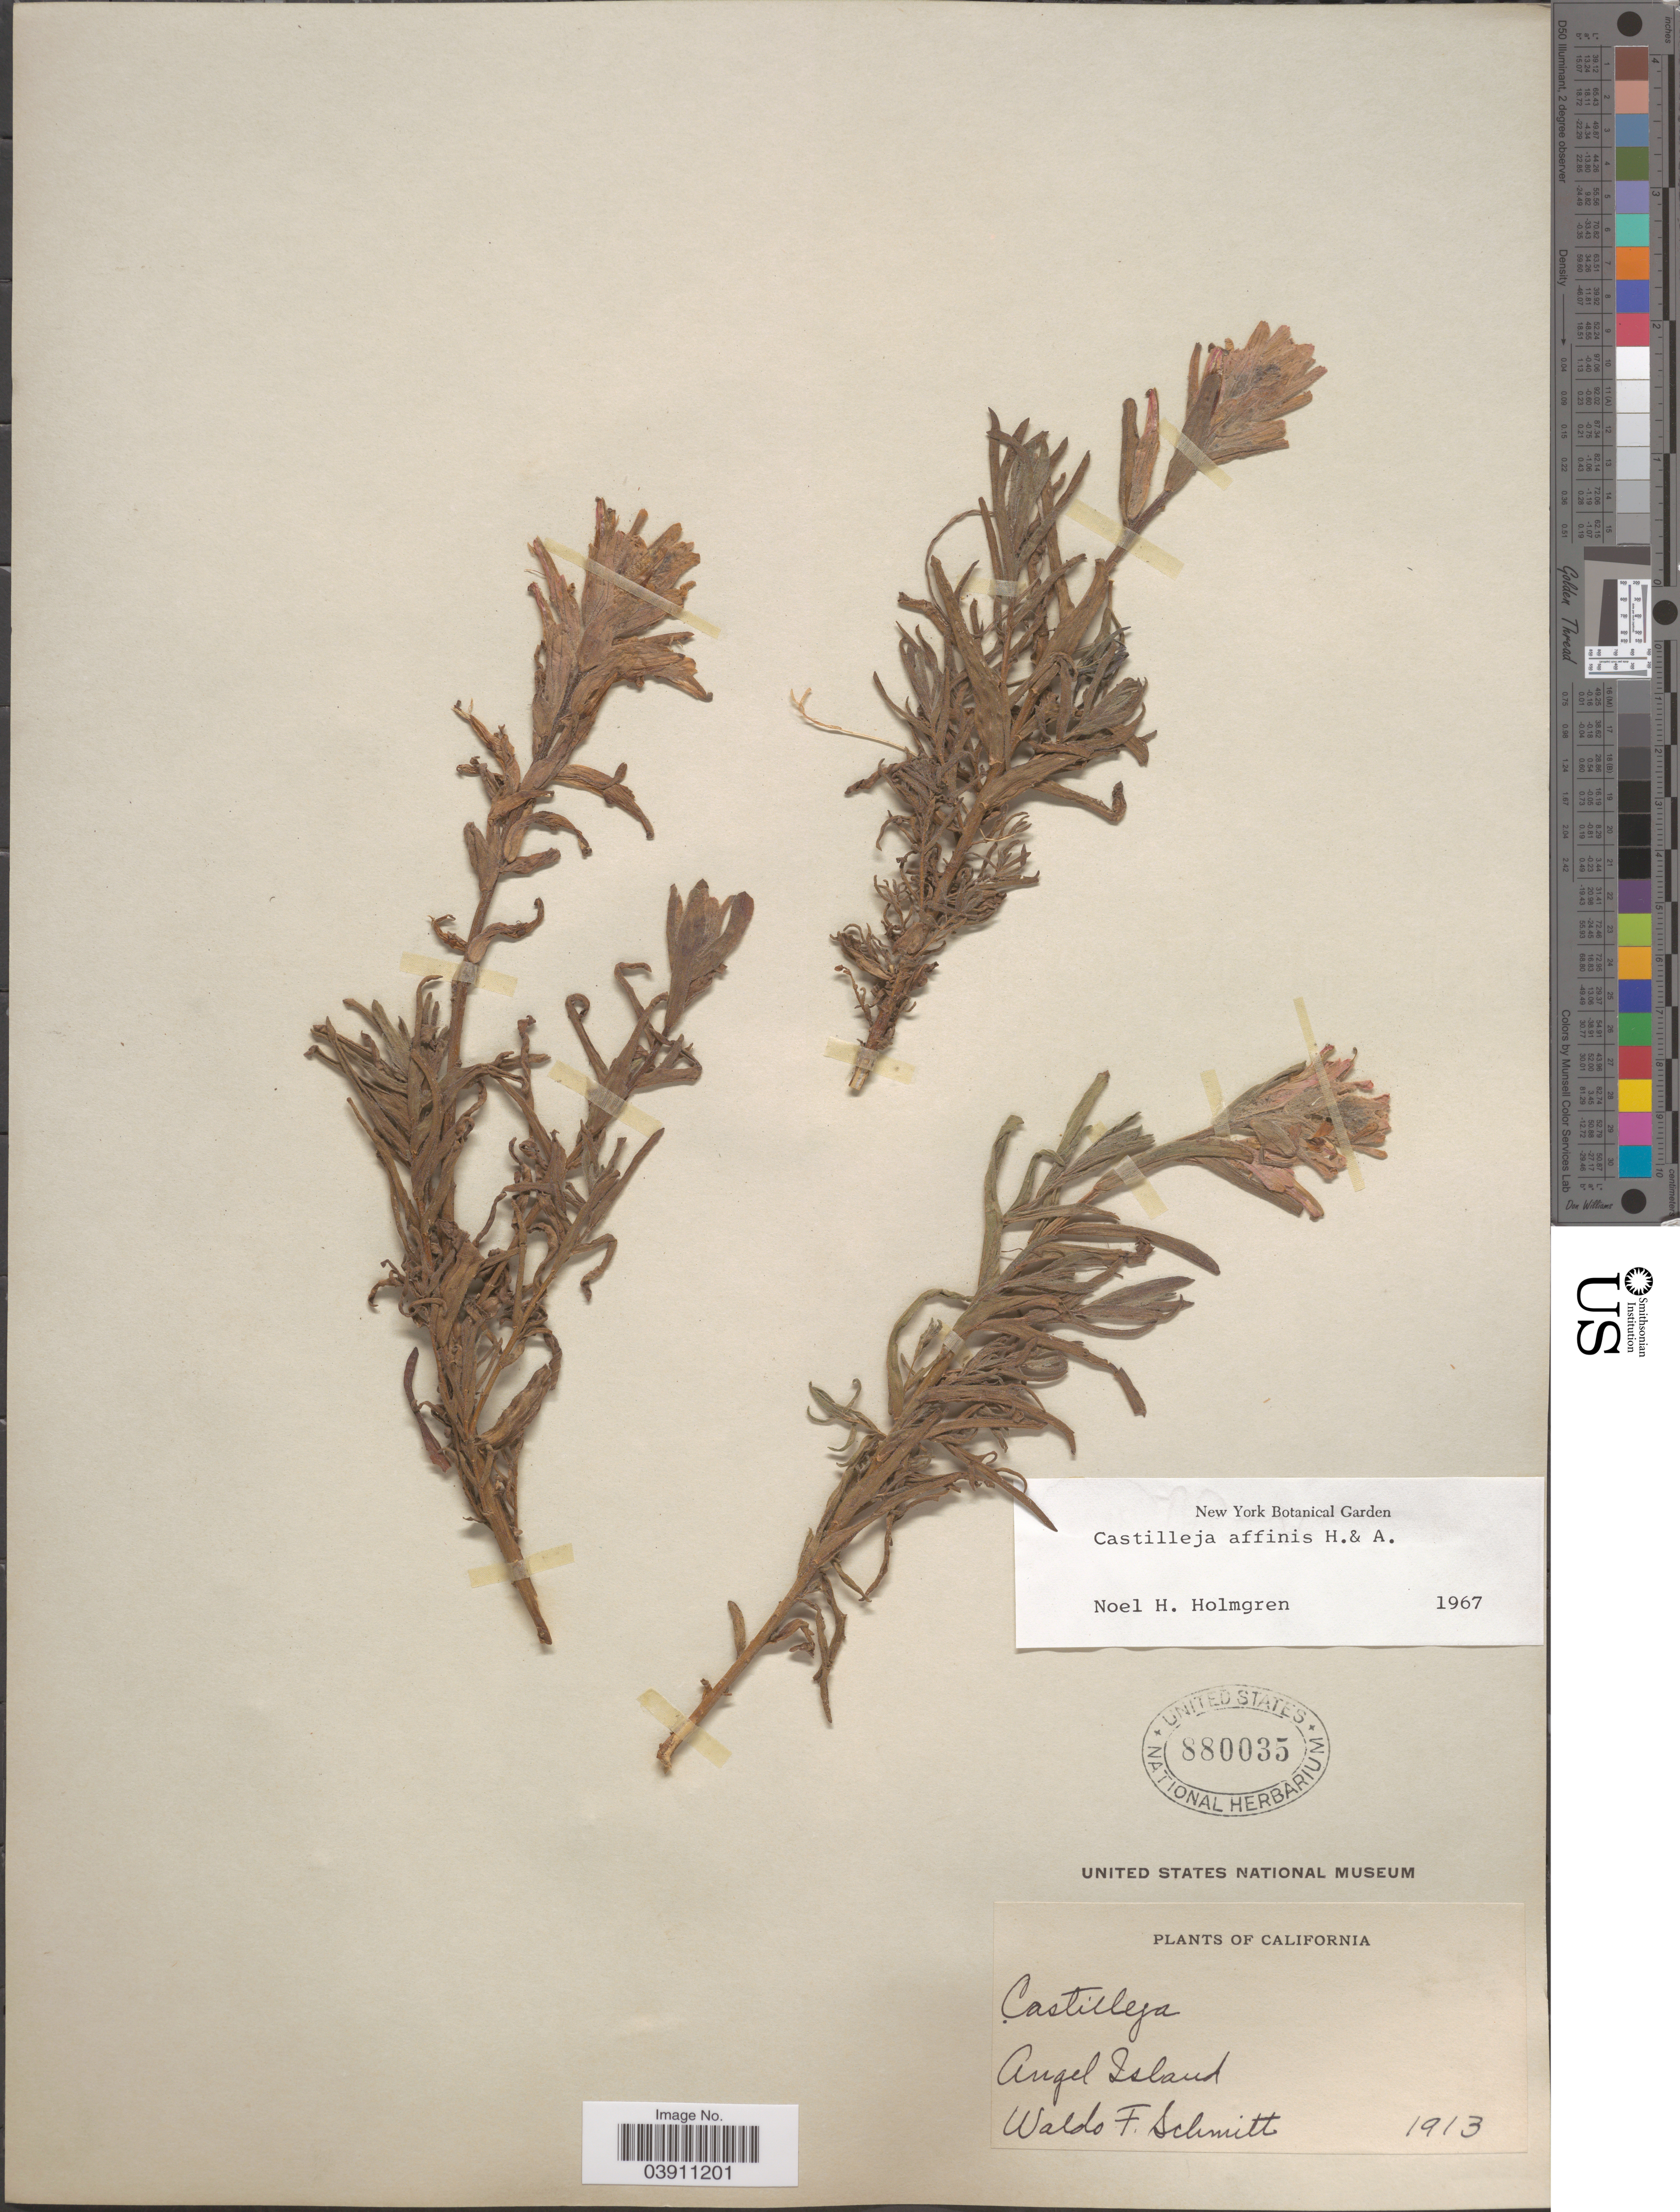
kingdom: Plantae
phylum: Tracheophyta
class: Magnoliopsida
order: Lamiales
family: Orobanchaceae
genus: Castilleja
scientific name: Castilleja affinis subsp. neglecta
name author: (Zeile) T.I. Chuang & Heckard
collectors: W. F. Schmitt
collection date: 1913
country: United States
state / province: California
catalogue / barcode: US 880035